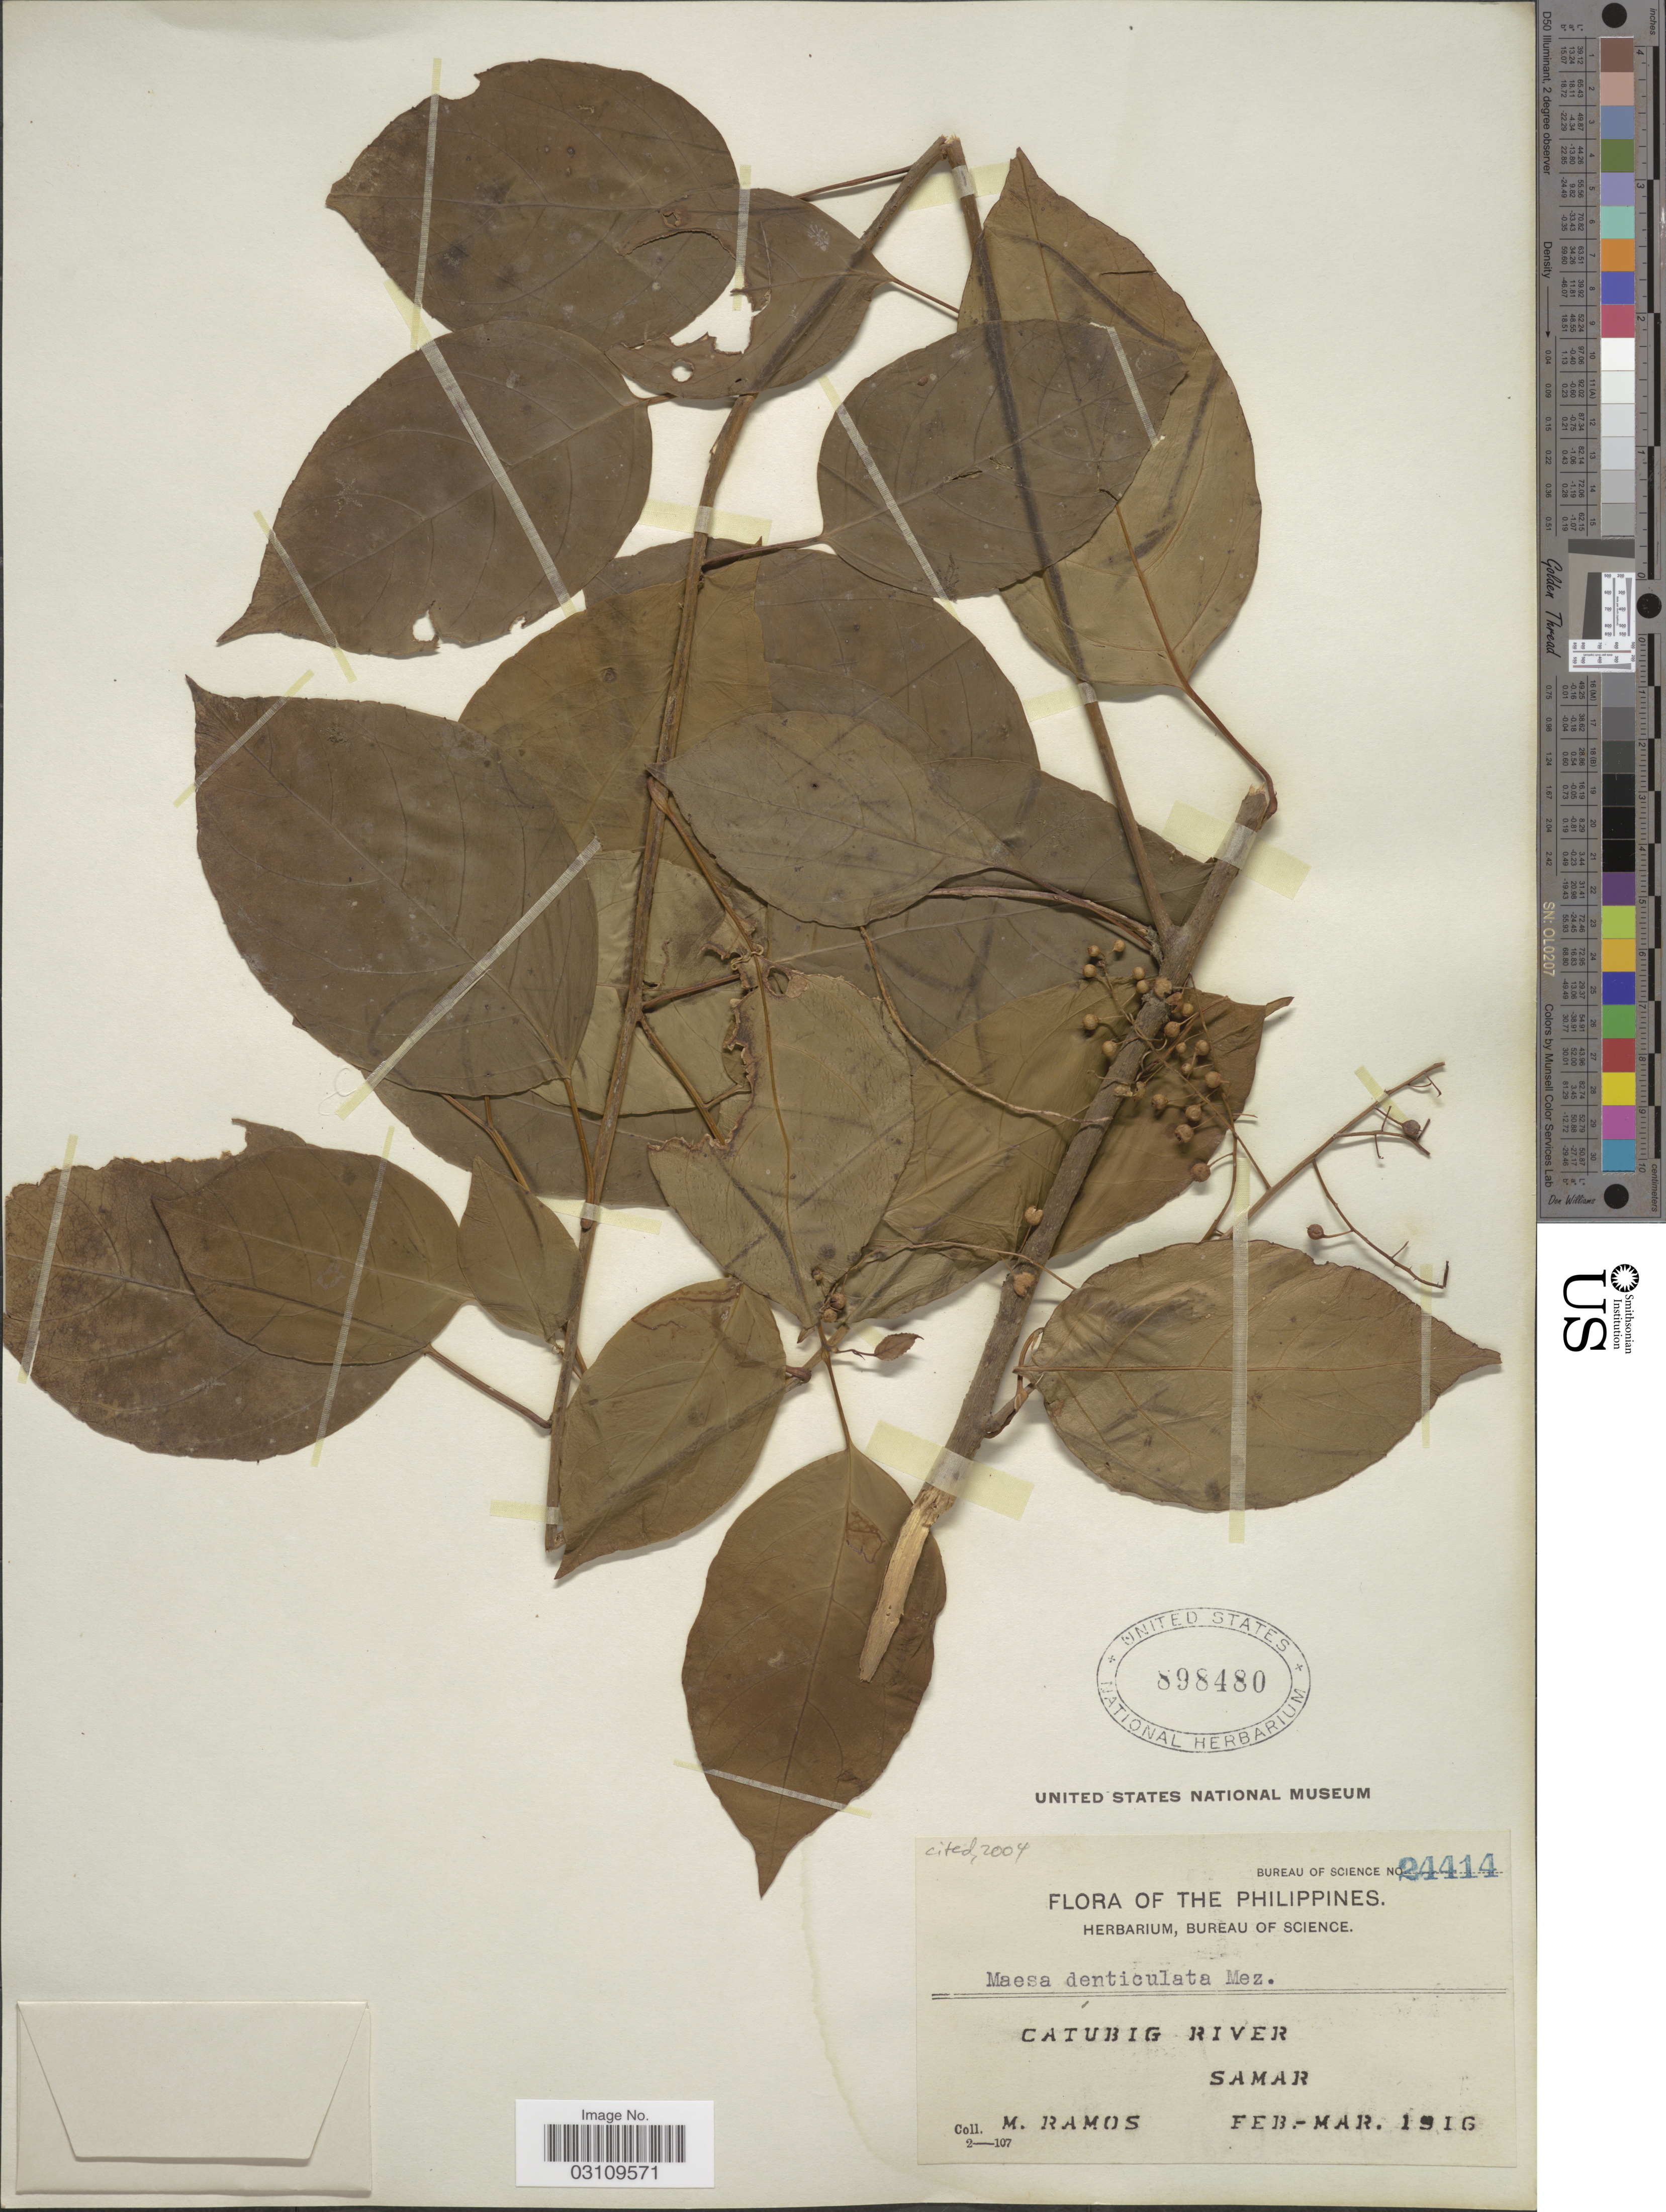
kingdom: Plantae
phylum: Tracheophyta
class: Magnoliopsida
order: Ericales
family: Primulaceae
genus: Maesa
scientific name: Maesa denticulata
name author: Mez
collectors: M. Ramos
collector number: Bureau of Science 24414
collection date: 1916-02/1916-03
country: Philippines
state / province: Eastern Visayas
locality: Catubig River, Samar.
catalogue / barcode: US 898480